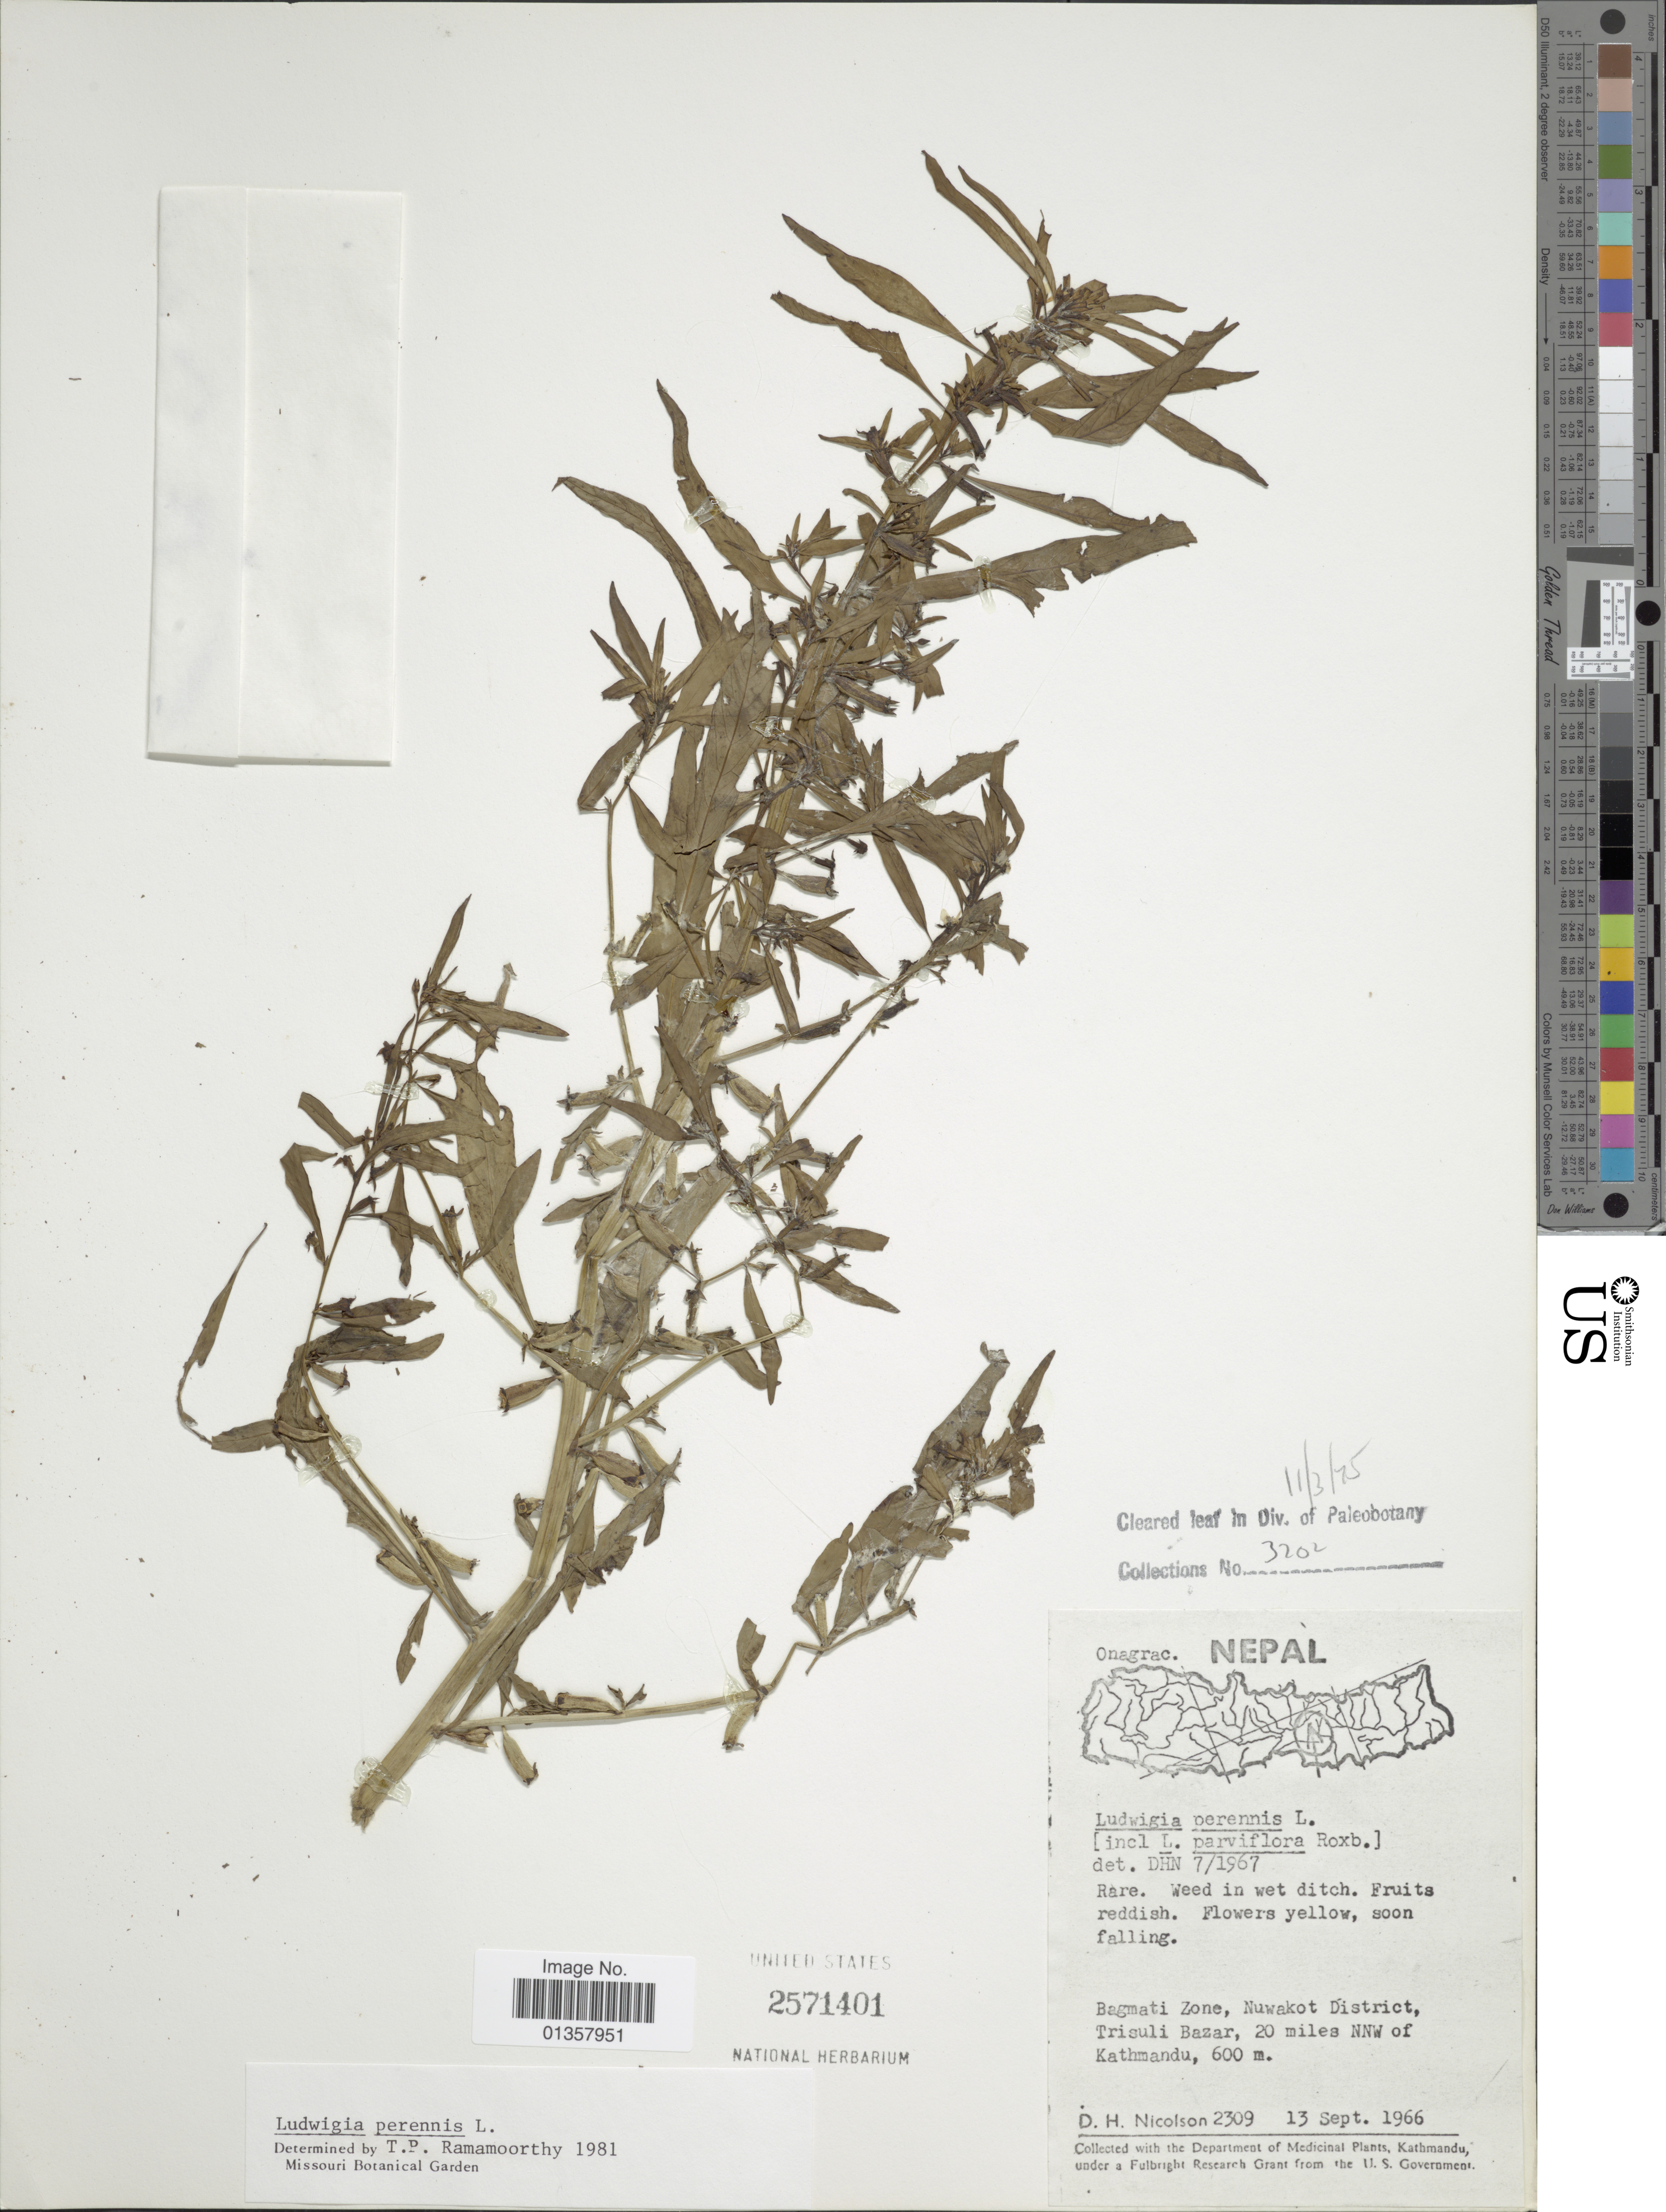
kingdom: Plantae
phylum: Tracheophyta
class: Magnoliopsida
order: Myrtales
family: Onagraceae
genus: Ludwigia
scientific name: Ludwigia perennis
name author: L.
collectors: D. H. Nicolson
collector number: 2309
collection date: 1966-09-13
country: Nepal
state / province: Bagmati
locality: Nuwakot District, Trisuli Bazar, 20 miles NNW of Kathmandu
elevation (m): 600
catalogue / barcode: US 2571401